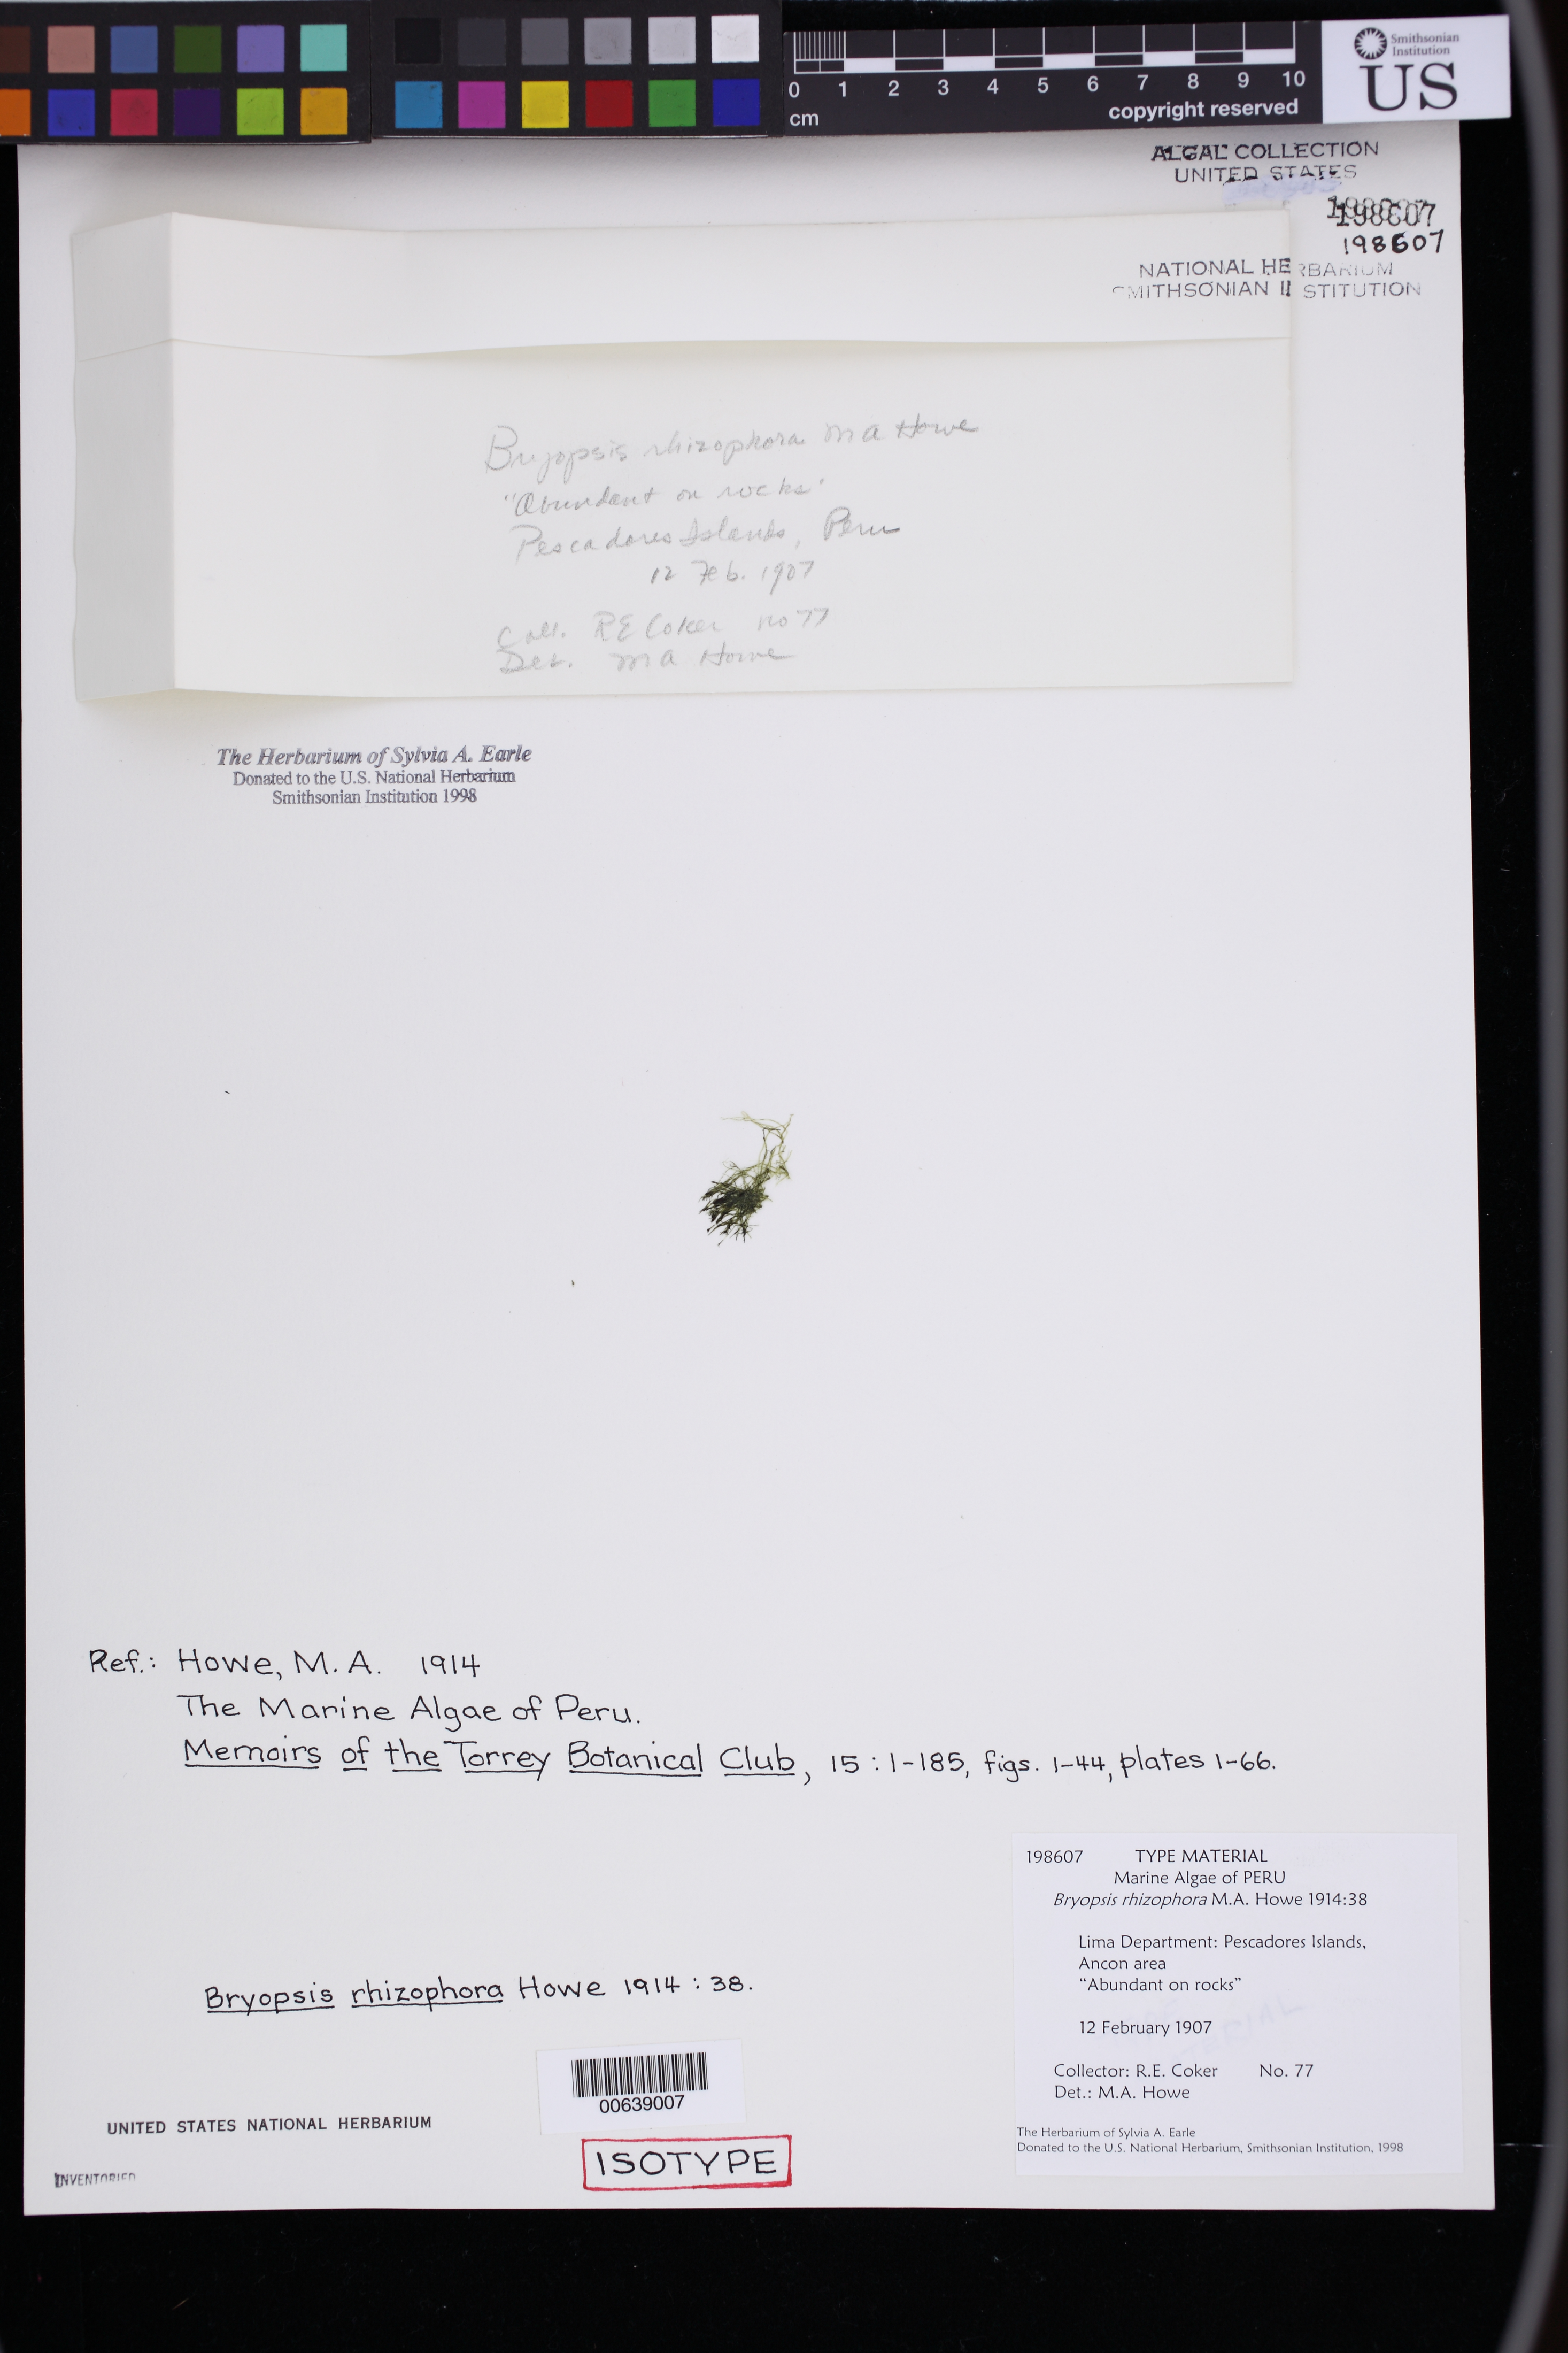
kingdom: Plantae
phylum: Chlorophyta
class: Ulvophyceae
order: Bryopsidales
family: Bryopsidaceae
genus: Bryopsis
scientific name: Bryopsis rhizophora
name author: M. Howe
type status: Isotype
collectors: R. Coker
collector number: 77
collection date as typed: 12 Feb 1907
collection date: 1907-02-12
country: Peru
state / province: Lima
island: Grupo de Pescadores [Pescadores Islands]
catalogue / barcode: US 198607